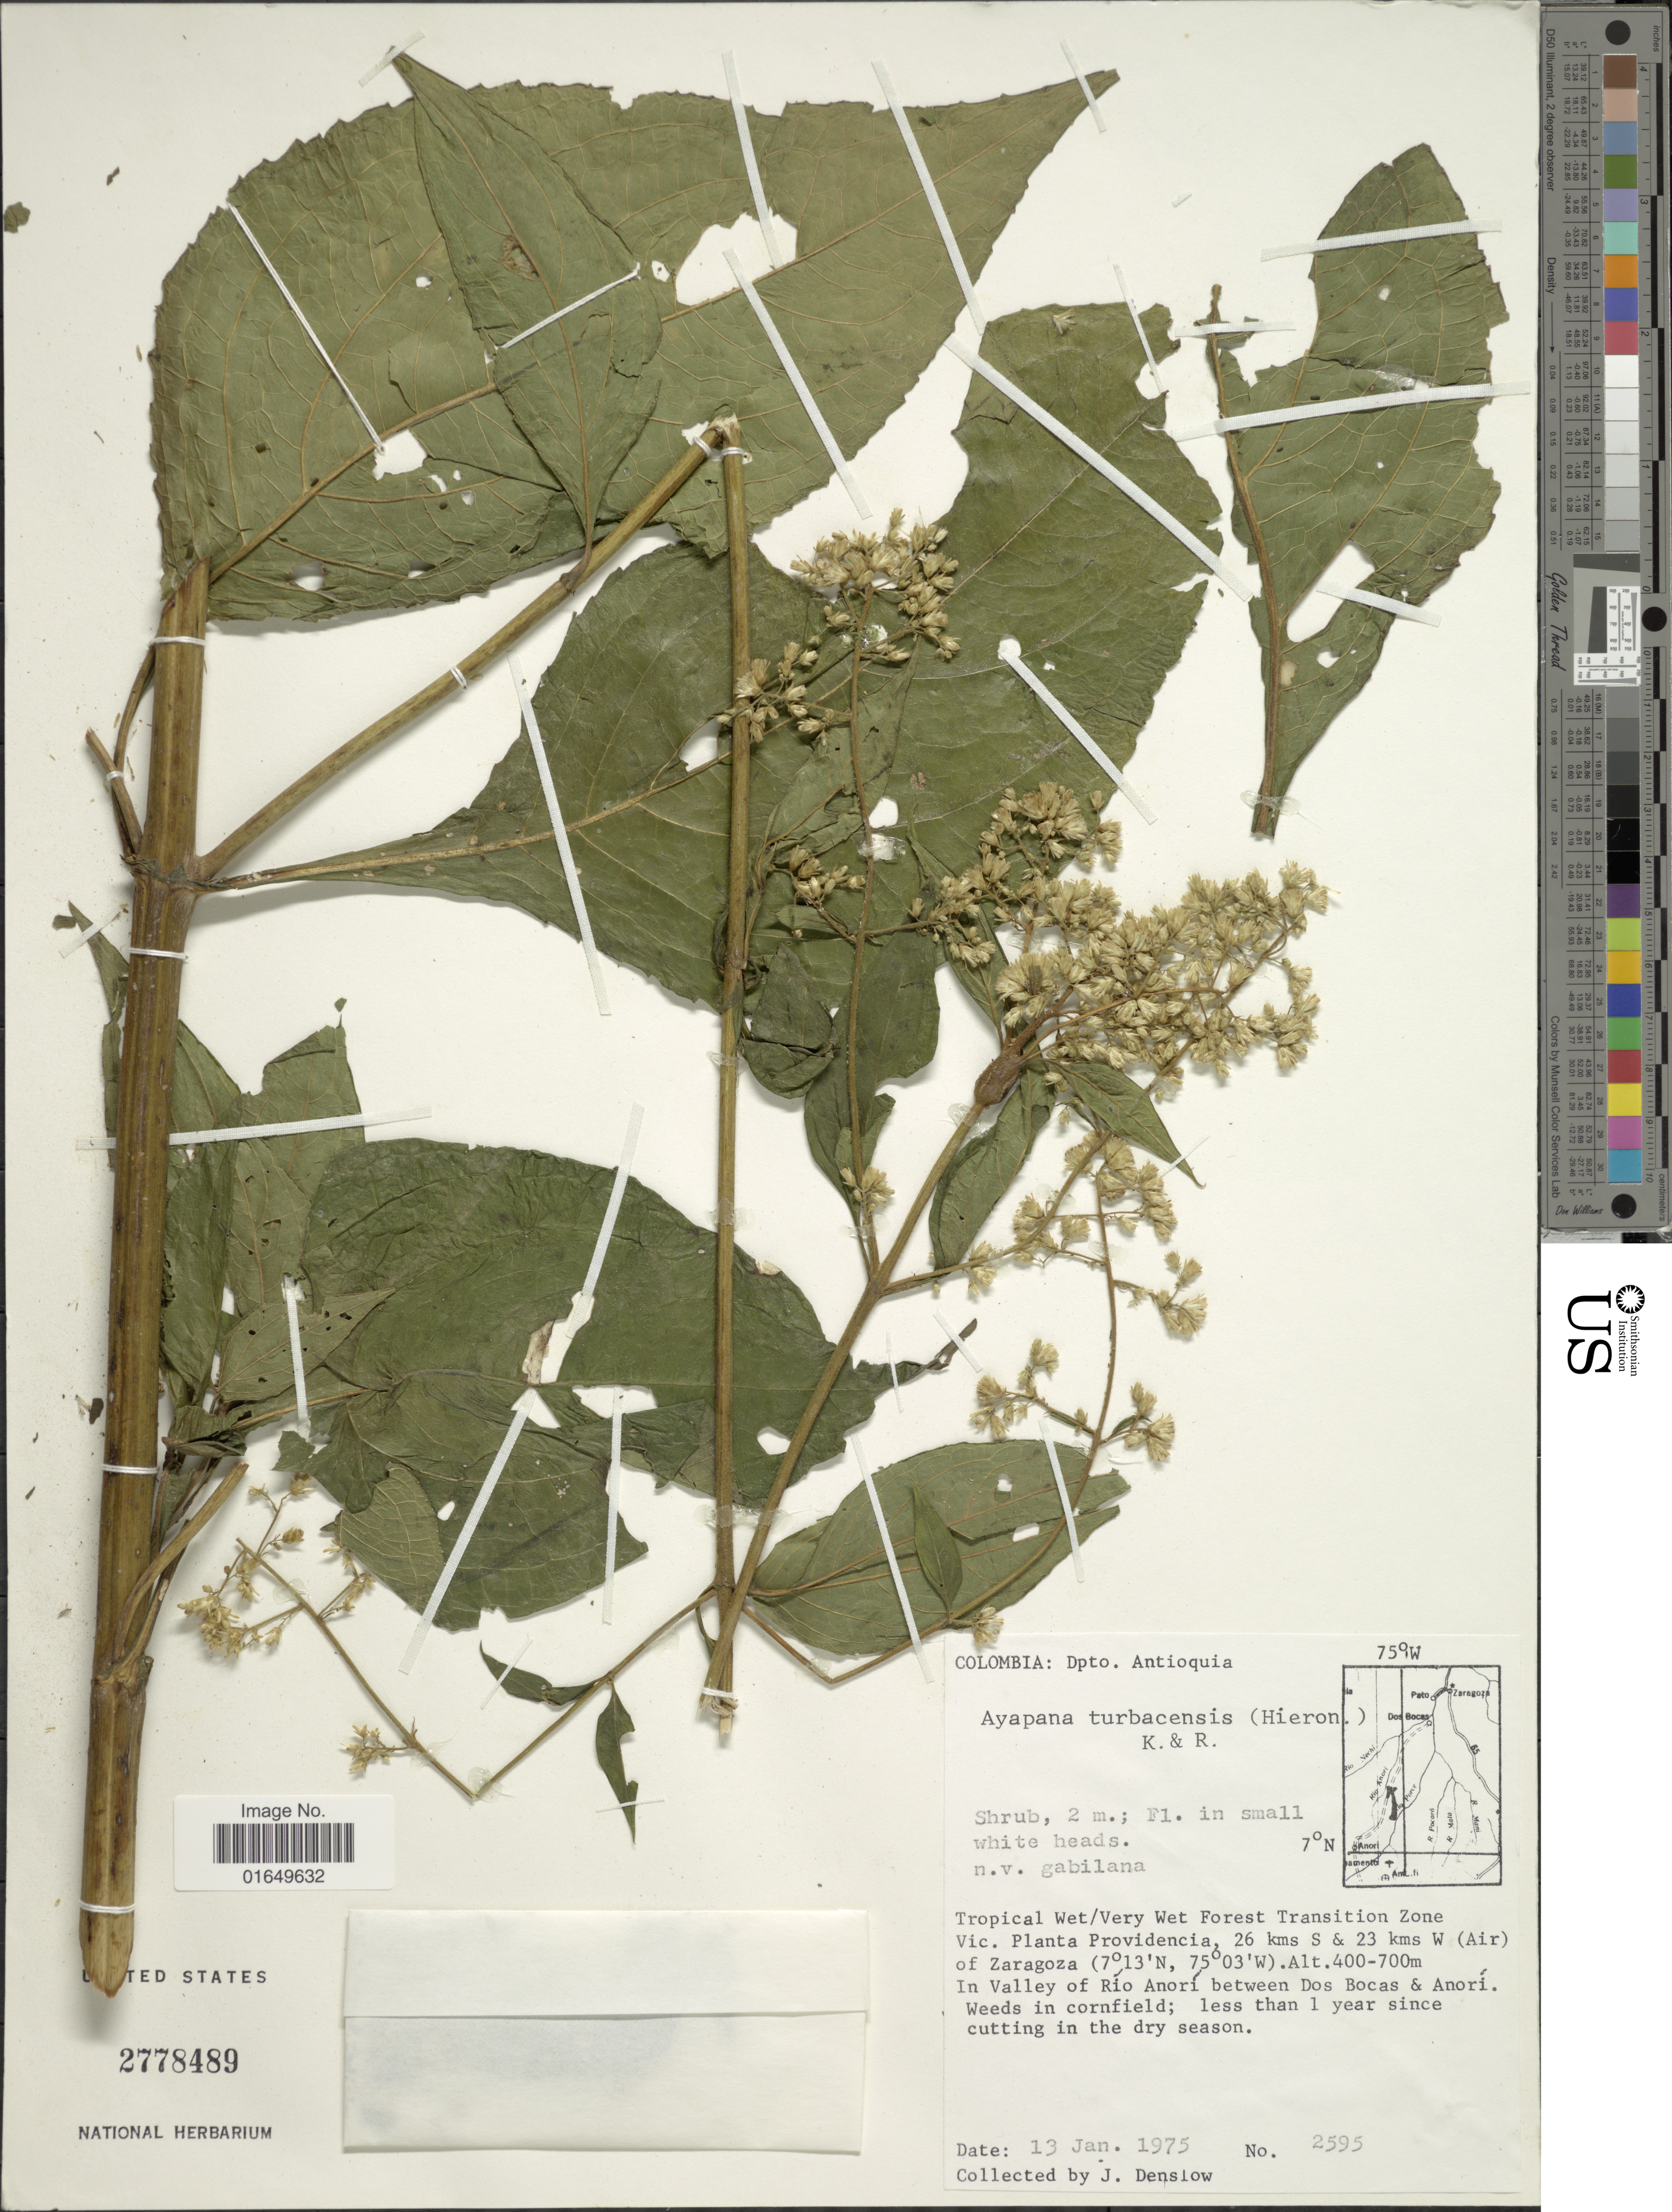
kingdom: Plantae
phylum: Tracheophyta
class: Magnoliopsida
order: Asterales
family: Asteraceae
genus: Ayapana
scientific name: Ayapana turbacensis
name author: (Hieron.) R.M. King & H. Rob.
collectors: J. Denslow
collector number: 2595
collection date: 1975-01-13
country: Colombia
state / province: Antioquia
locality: Tropical Wet/Very Wet Forest Transition Zone. Vic. Planta Providencia, 26 kms S & 23 kms W (Air) of Zaragoza. In Valley of Rio Anorí between Dos Bocas & Anorí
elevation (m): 400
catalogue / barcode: US 2778489